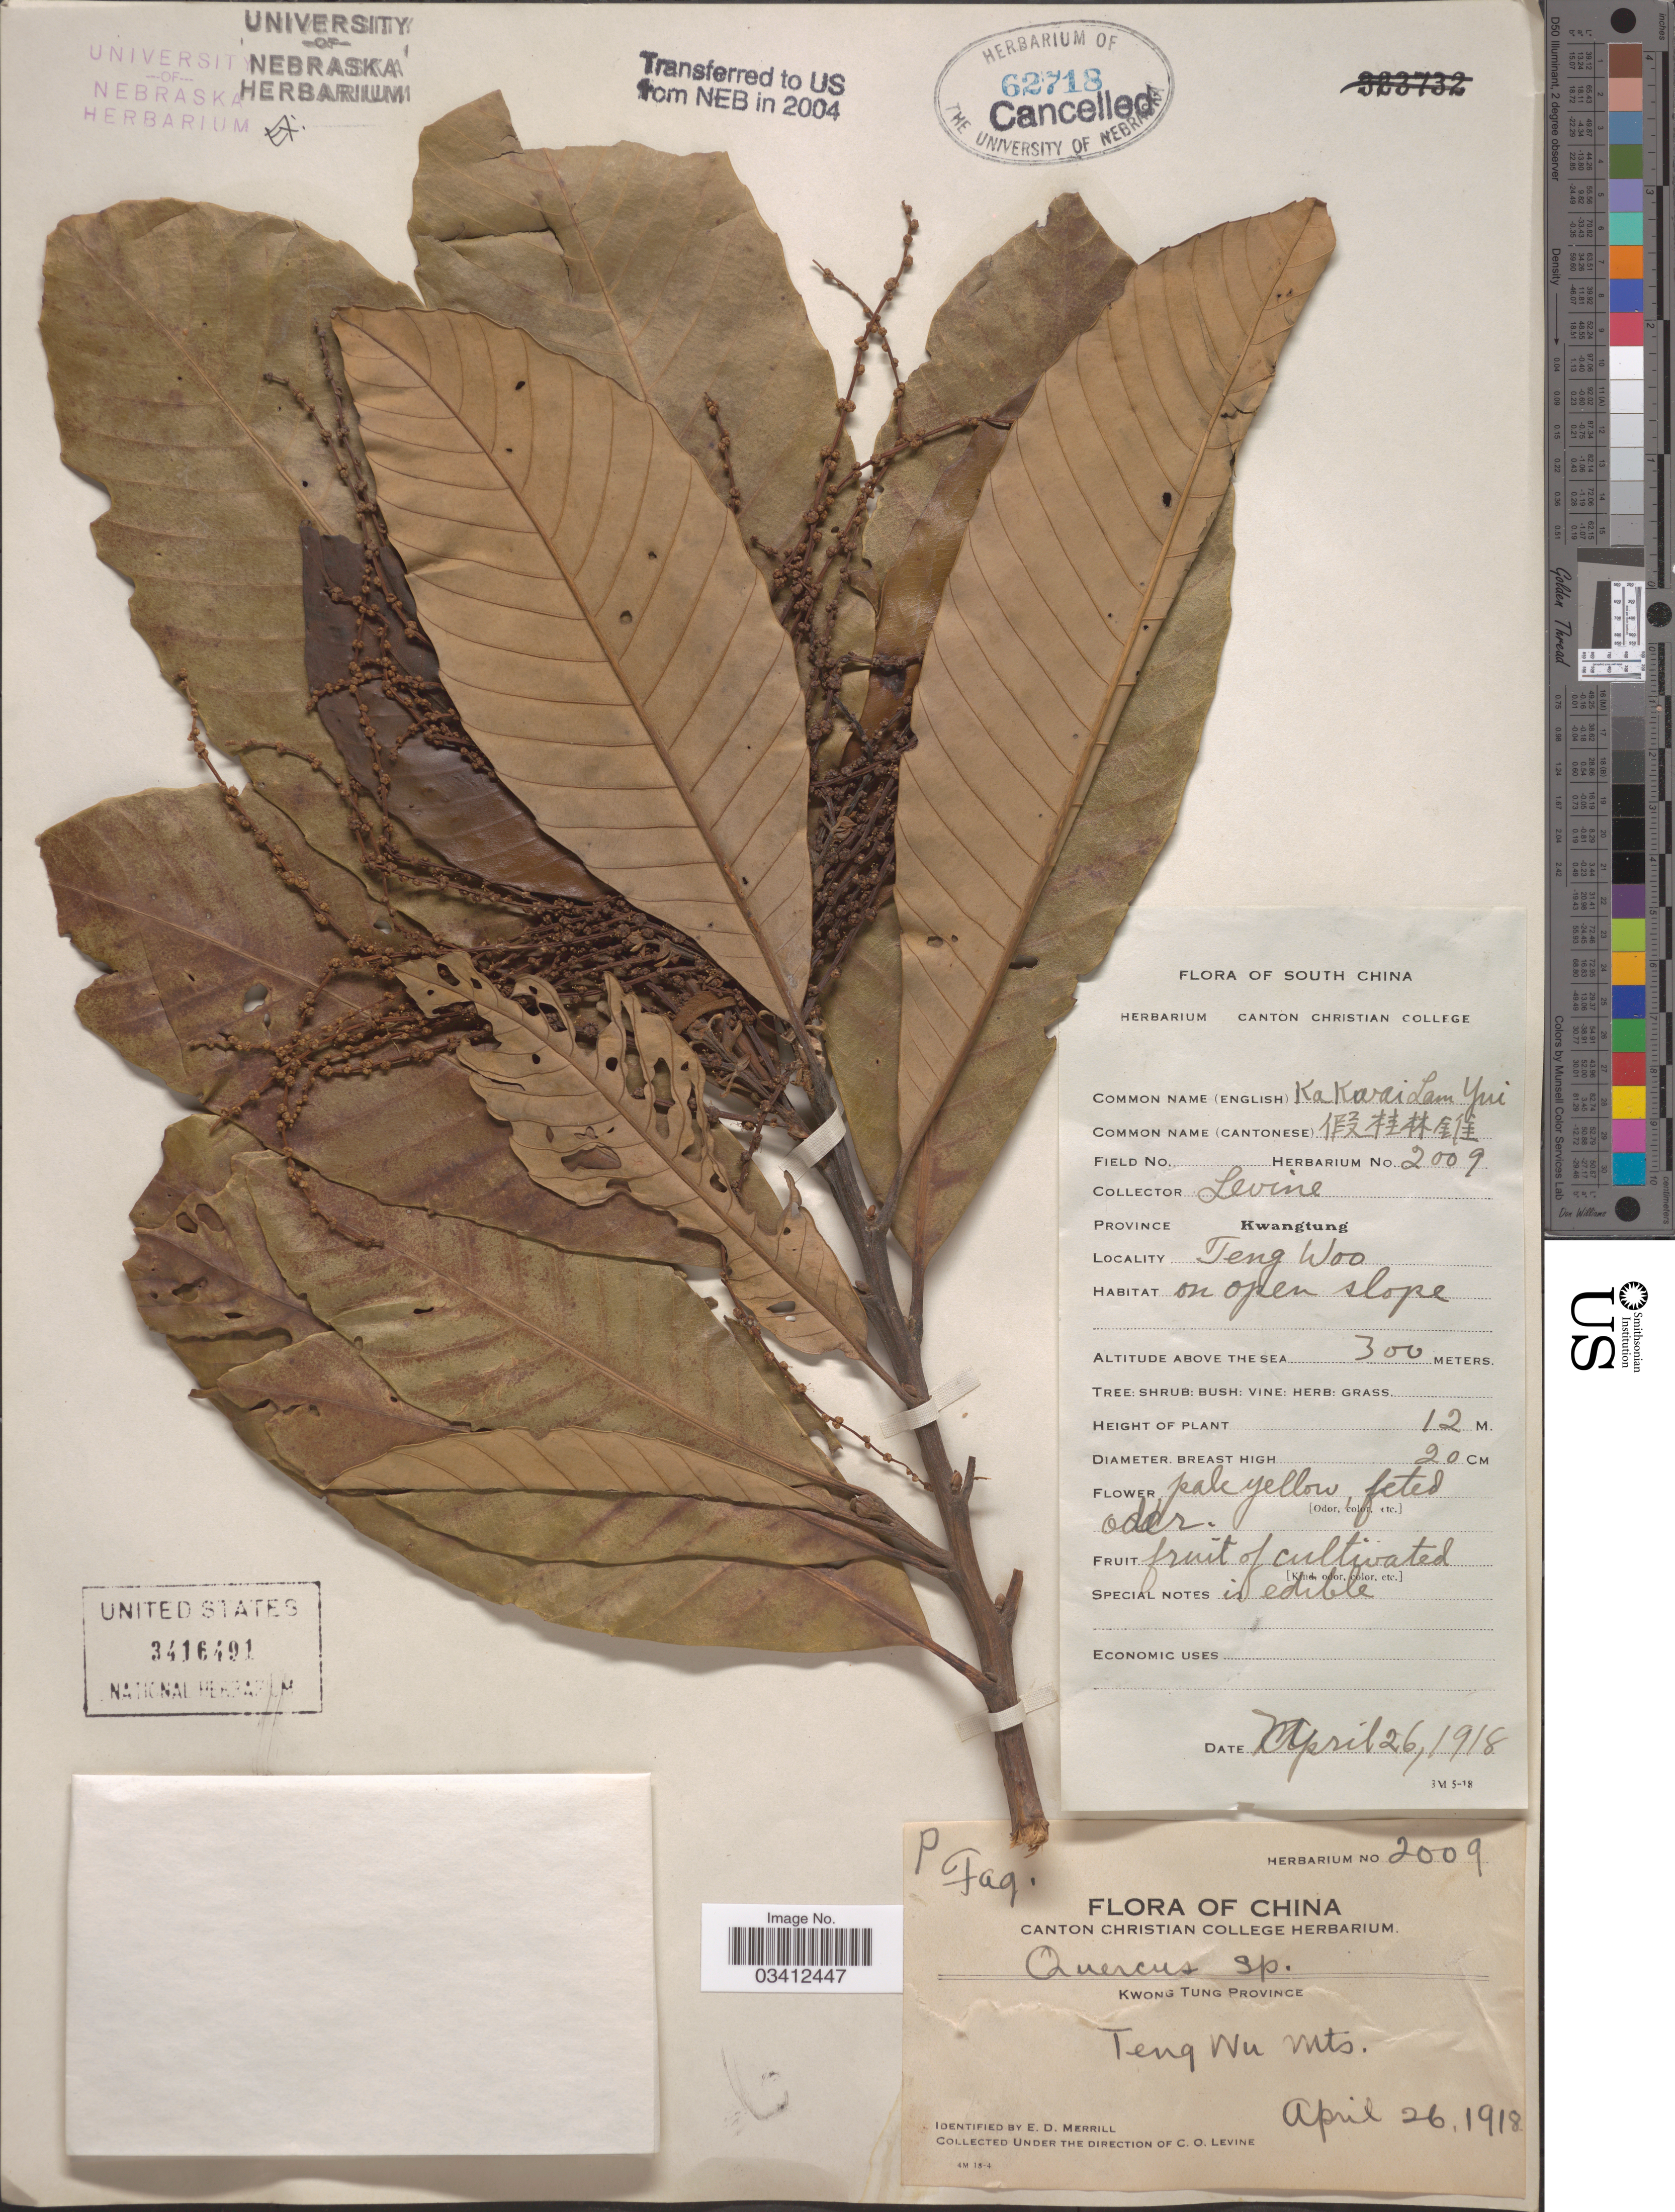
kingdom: Plantae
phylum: Tracheophyta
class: Magnoliopsida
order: Fagales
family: Fagaceae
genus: Quercus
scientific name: Quercus sp.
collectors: C. O. Levine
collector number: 2009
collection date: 1918-04-26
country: China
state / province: Guangdong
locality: Kwong Tung Province. Teng Wu Mts. South China.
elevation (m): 300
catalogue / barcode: US 3416491